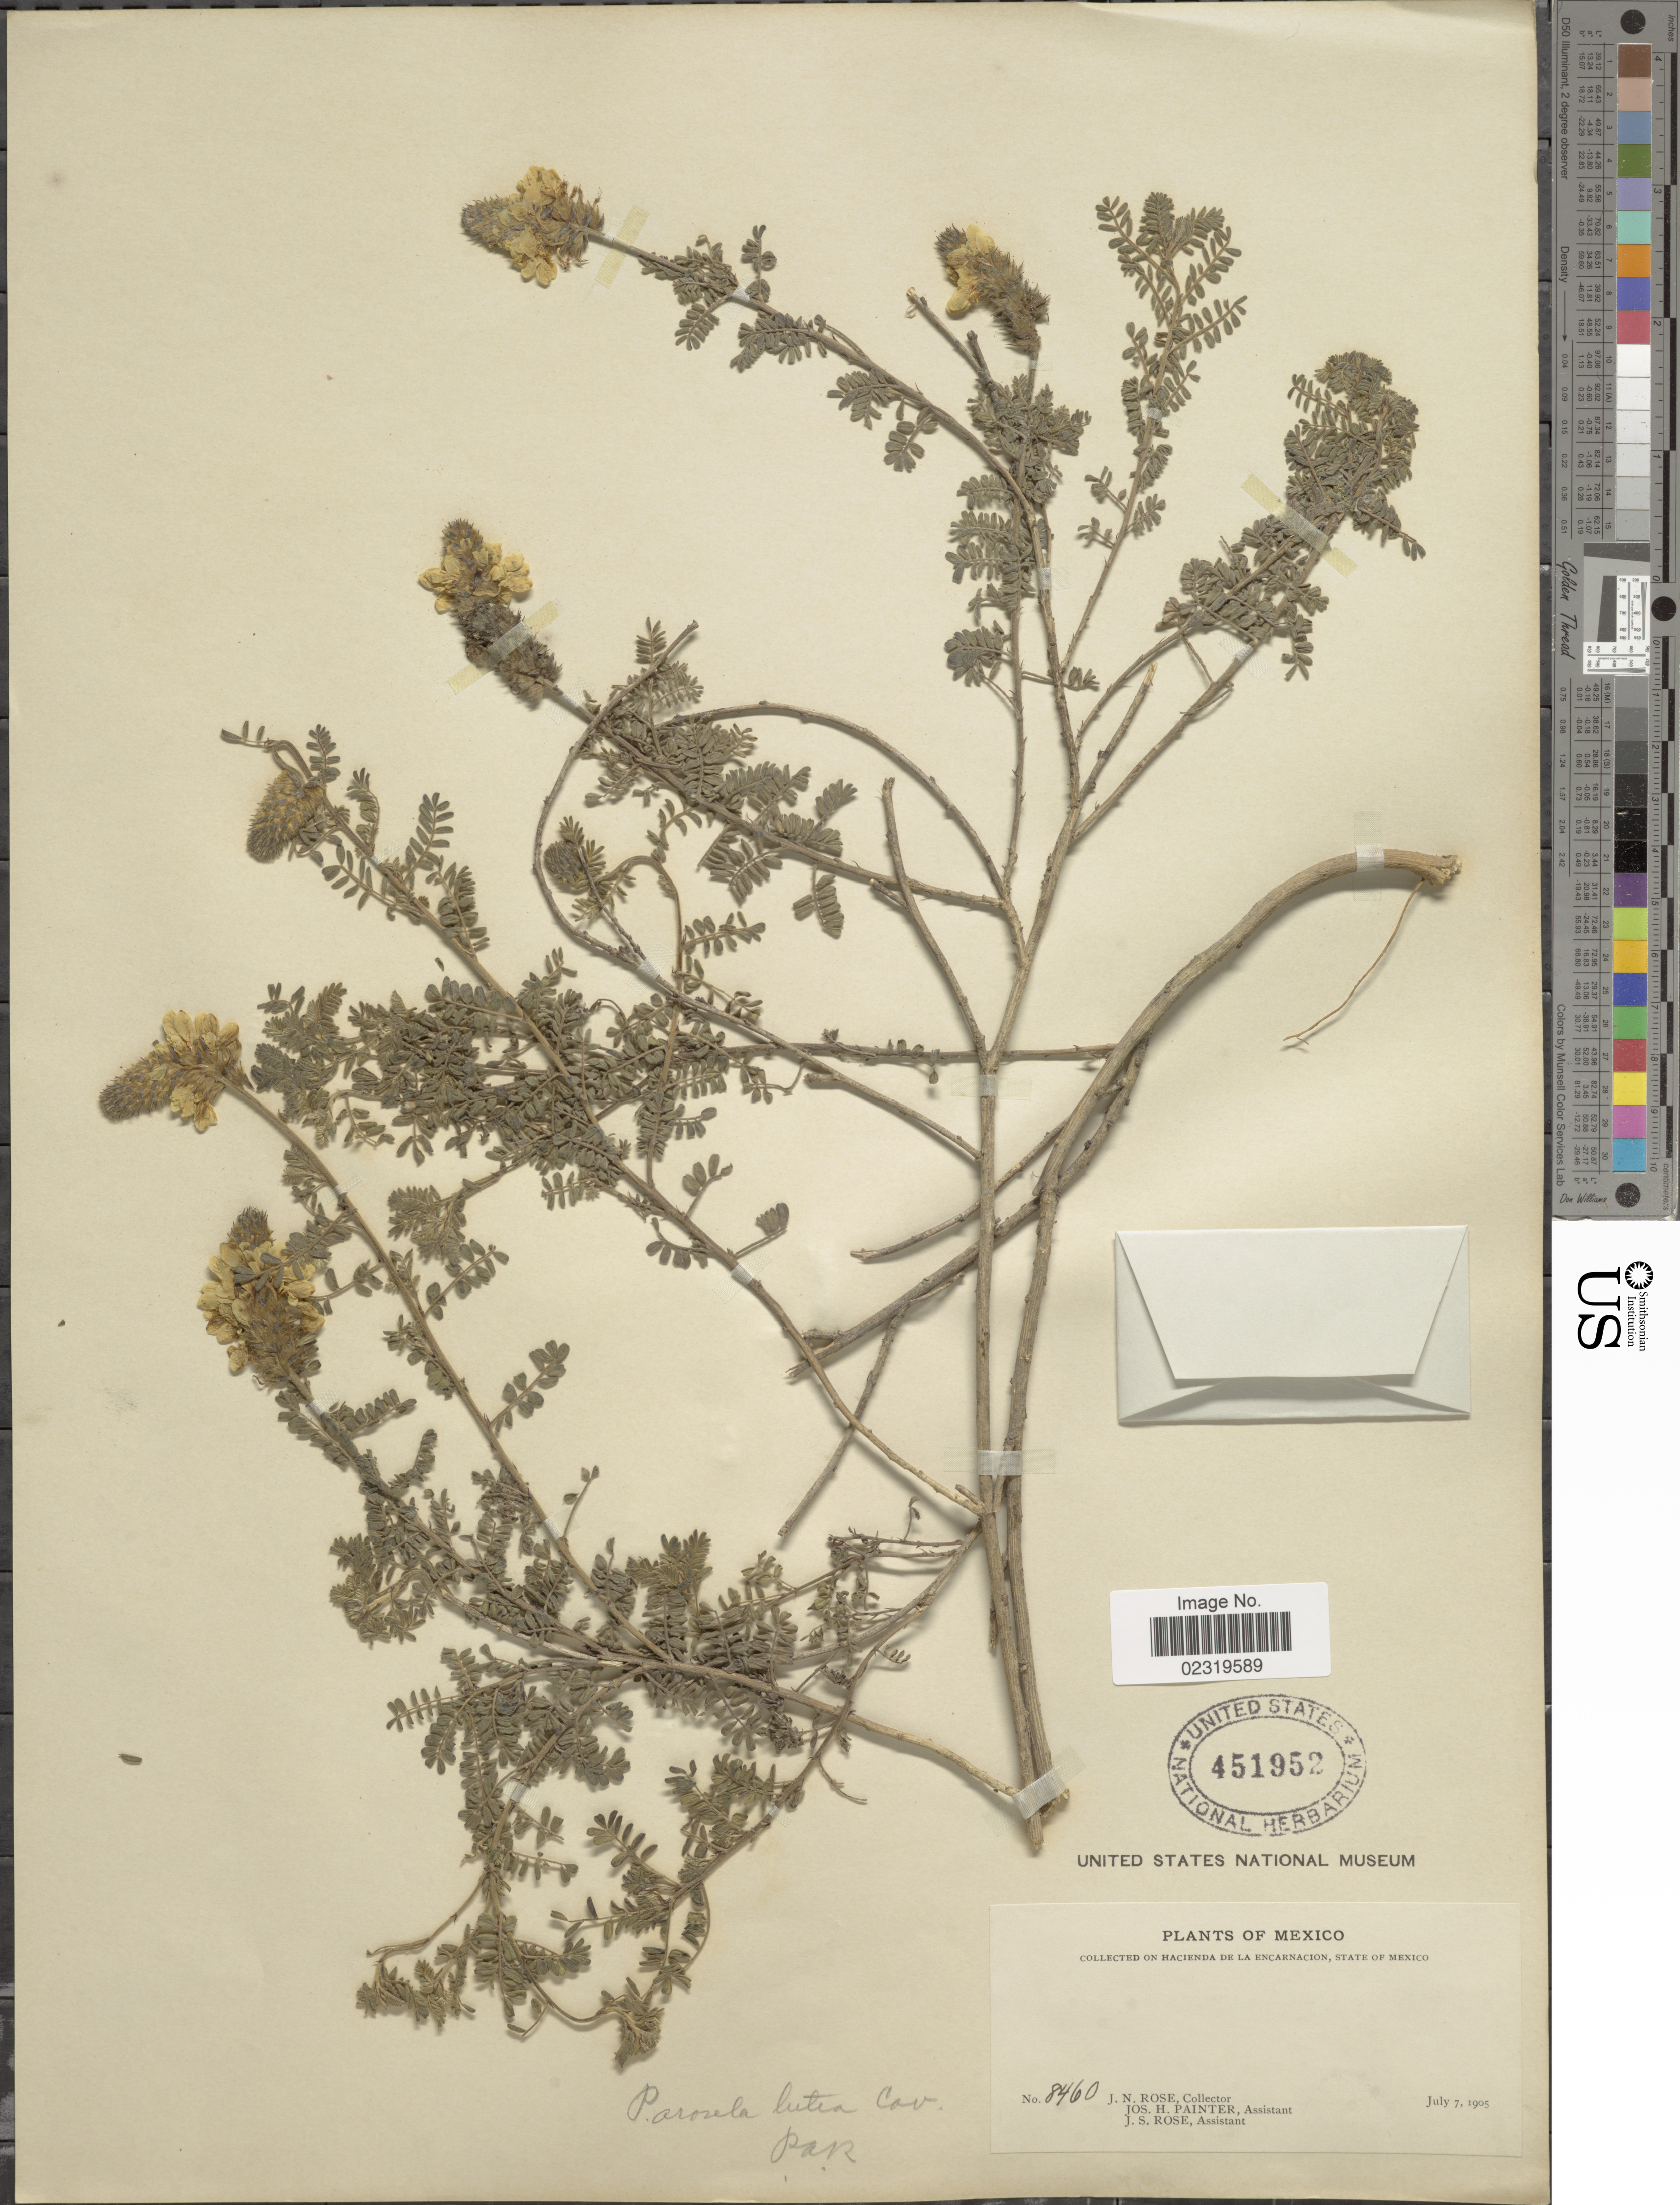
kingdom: Plantae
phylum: Tracheophyta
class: Magnoliopsida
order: Fabales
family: Fabaceae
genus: Dalea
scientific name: Dalea lutea var. lutea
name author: (Cav.) Willd.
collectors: J. N. Rose, J. H. Painter & J. S. Rose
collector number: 8460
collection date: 1905-07-07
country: Mexico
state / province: México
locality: Hacienda de la Encarnacion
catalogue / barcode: US 451952